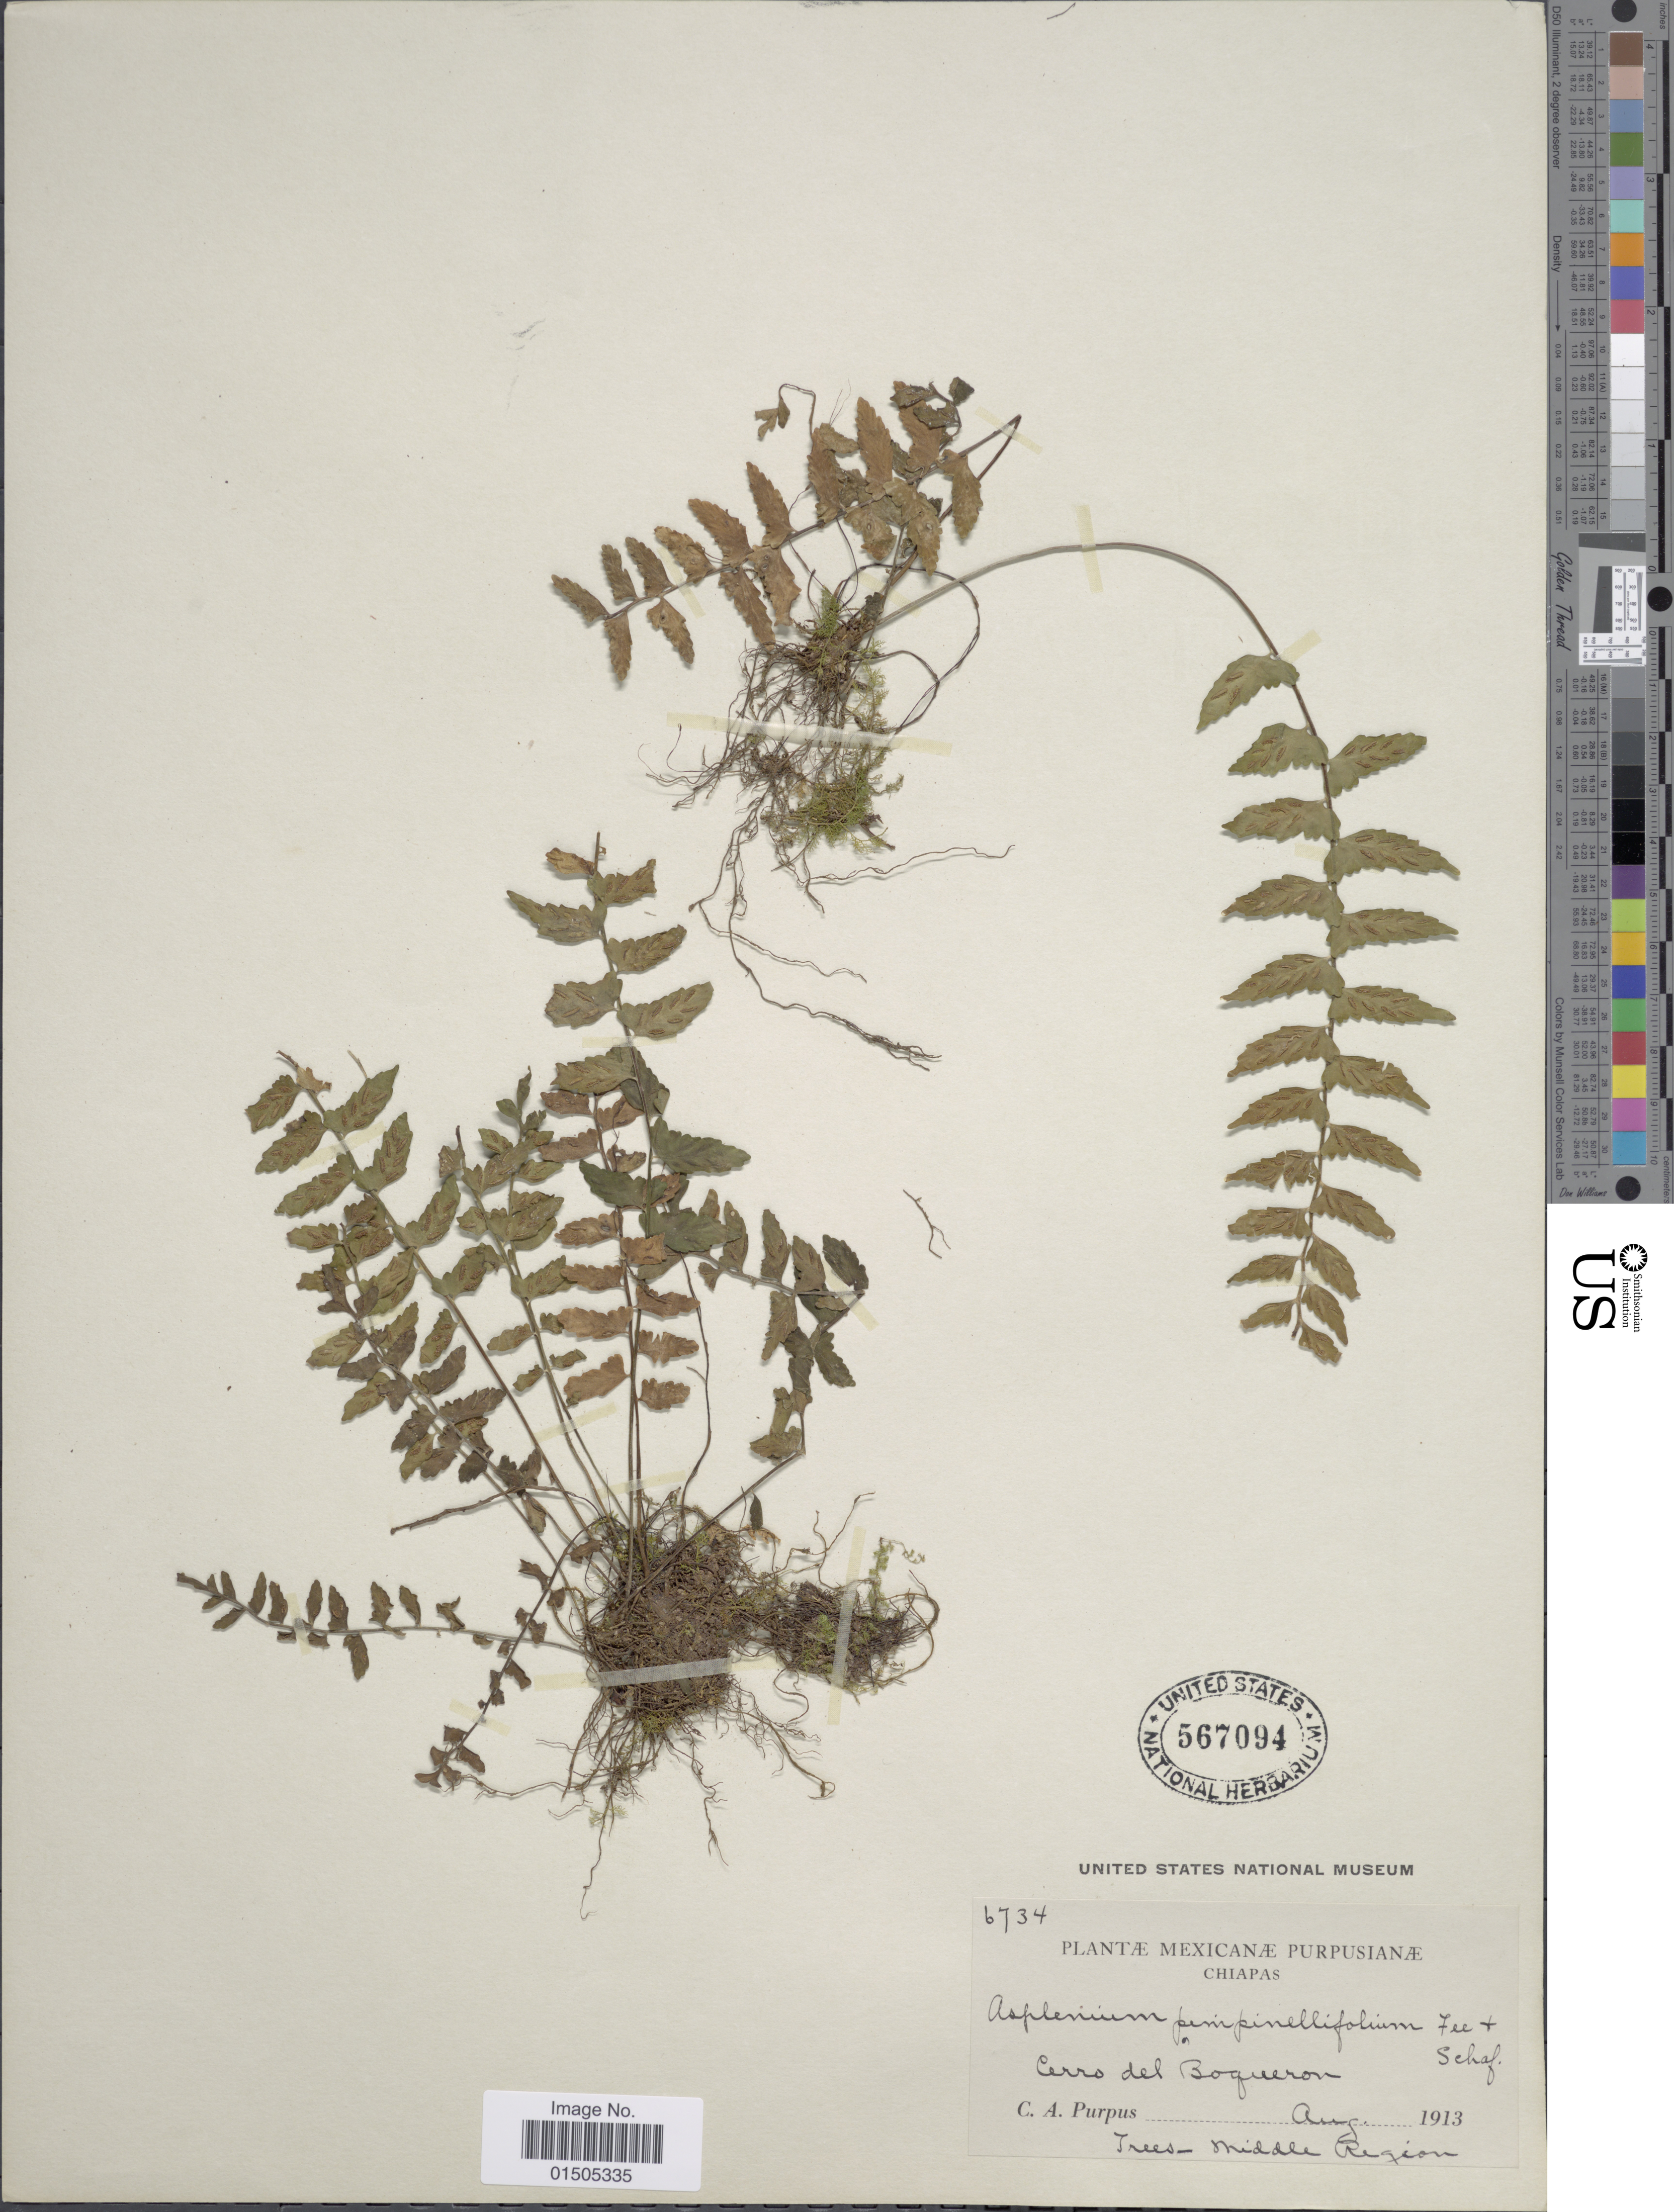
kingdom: Plantae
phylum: Tracheophyta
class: Polypodiopsida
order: Polypodiales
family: Aspleniaceae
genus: Asplenium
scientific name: Asplenium auriculatum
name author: Sw.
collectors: C. A. Purpus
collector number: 6734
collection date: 1913-08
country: Mexico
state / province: Chiapas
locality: Cerro del Boqueron.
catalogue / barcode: US 567094